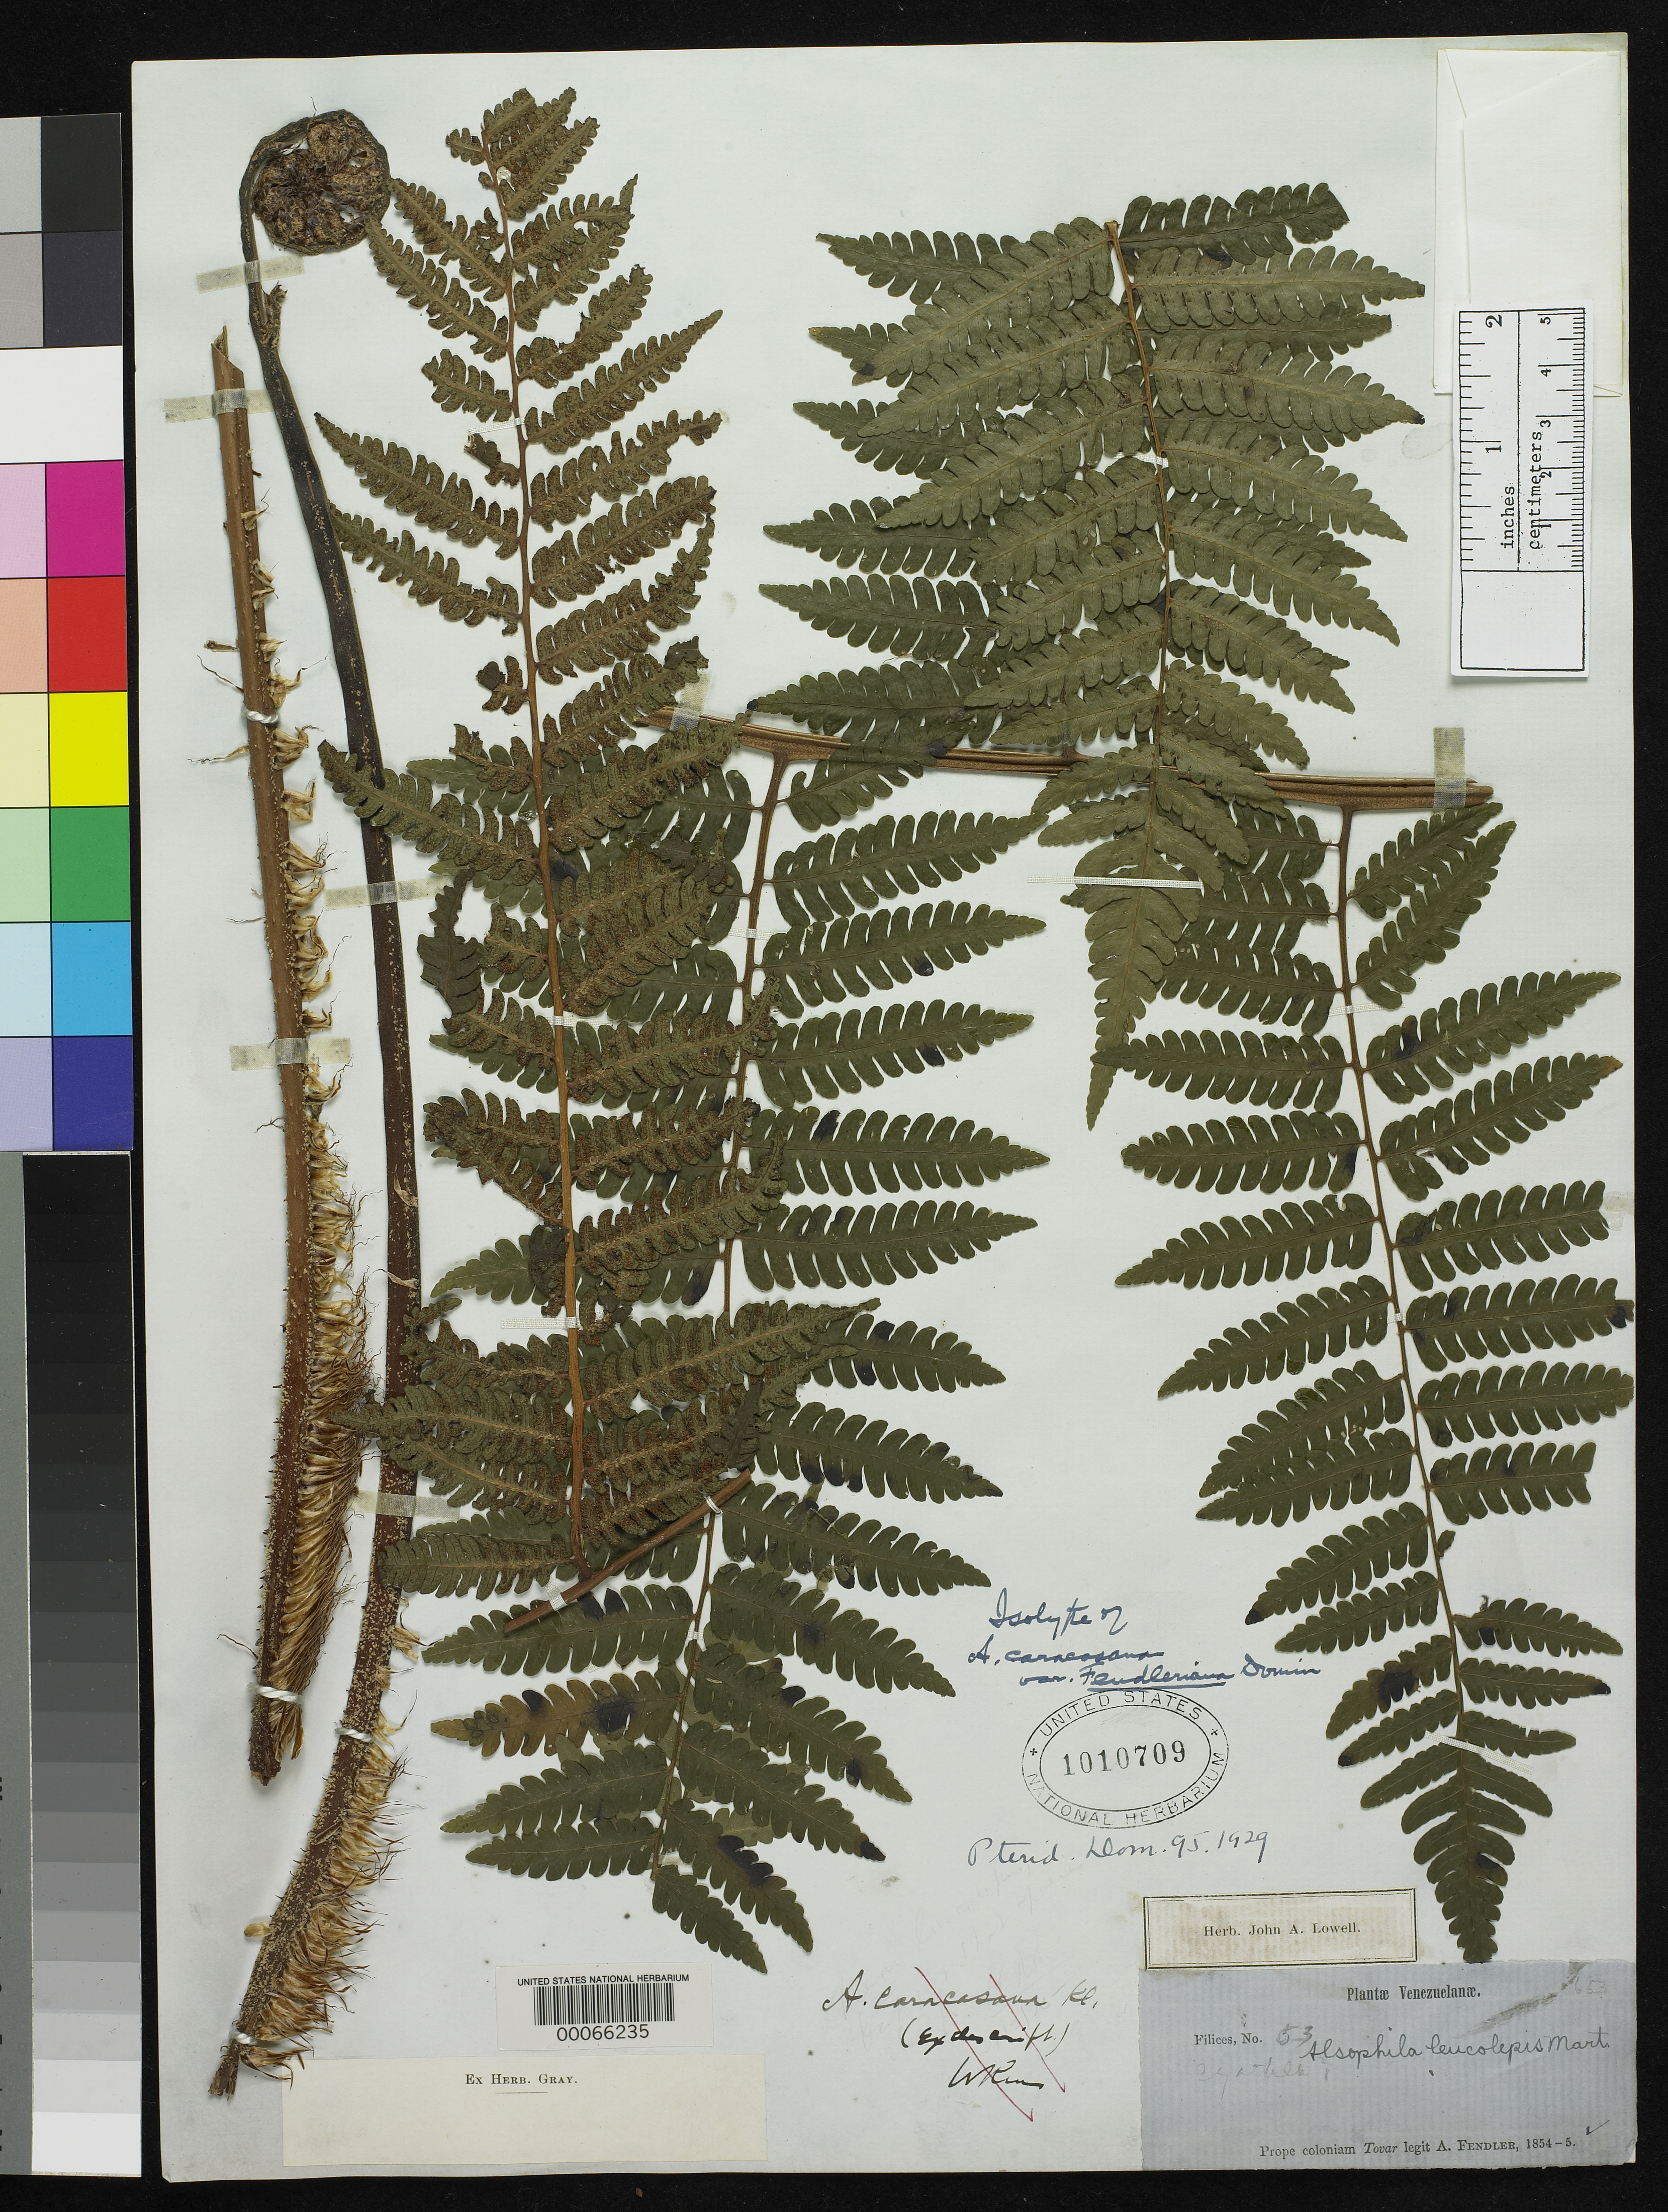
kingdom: Plantae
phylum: Tracheophyta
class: Polypodiopsida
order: Cyatheales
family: Cyatheaceae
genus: Alsophila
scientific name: Alsophila caracasana var. fendleriana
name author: Domin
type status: Type Collection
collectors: A. Fendler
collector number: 53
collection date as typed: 1854 to -- --- 1855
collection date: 1854/1855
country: Venezuela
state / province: Mérida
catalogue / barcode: US 1010709